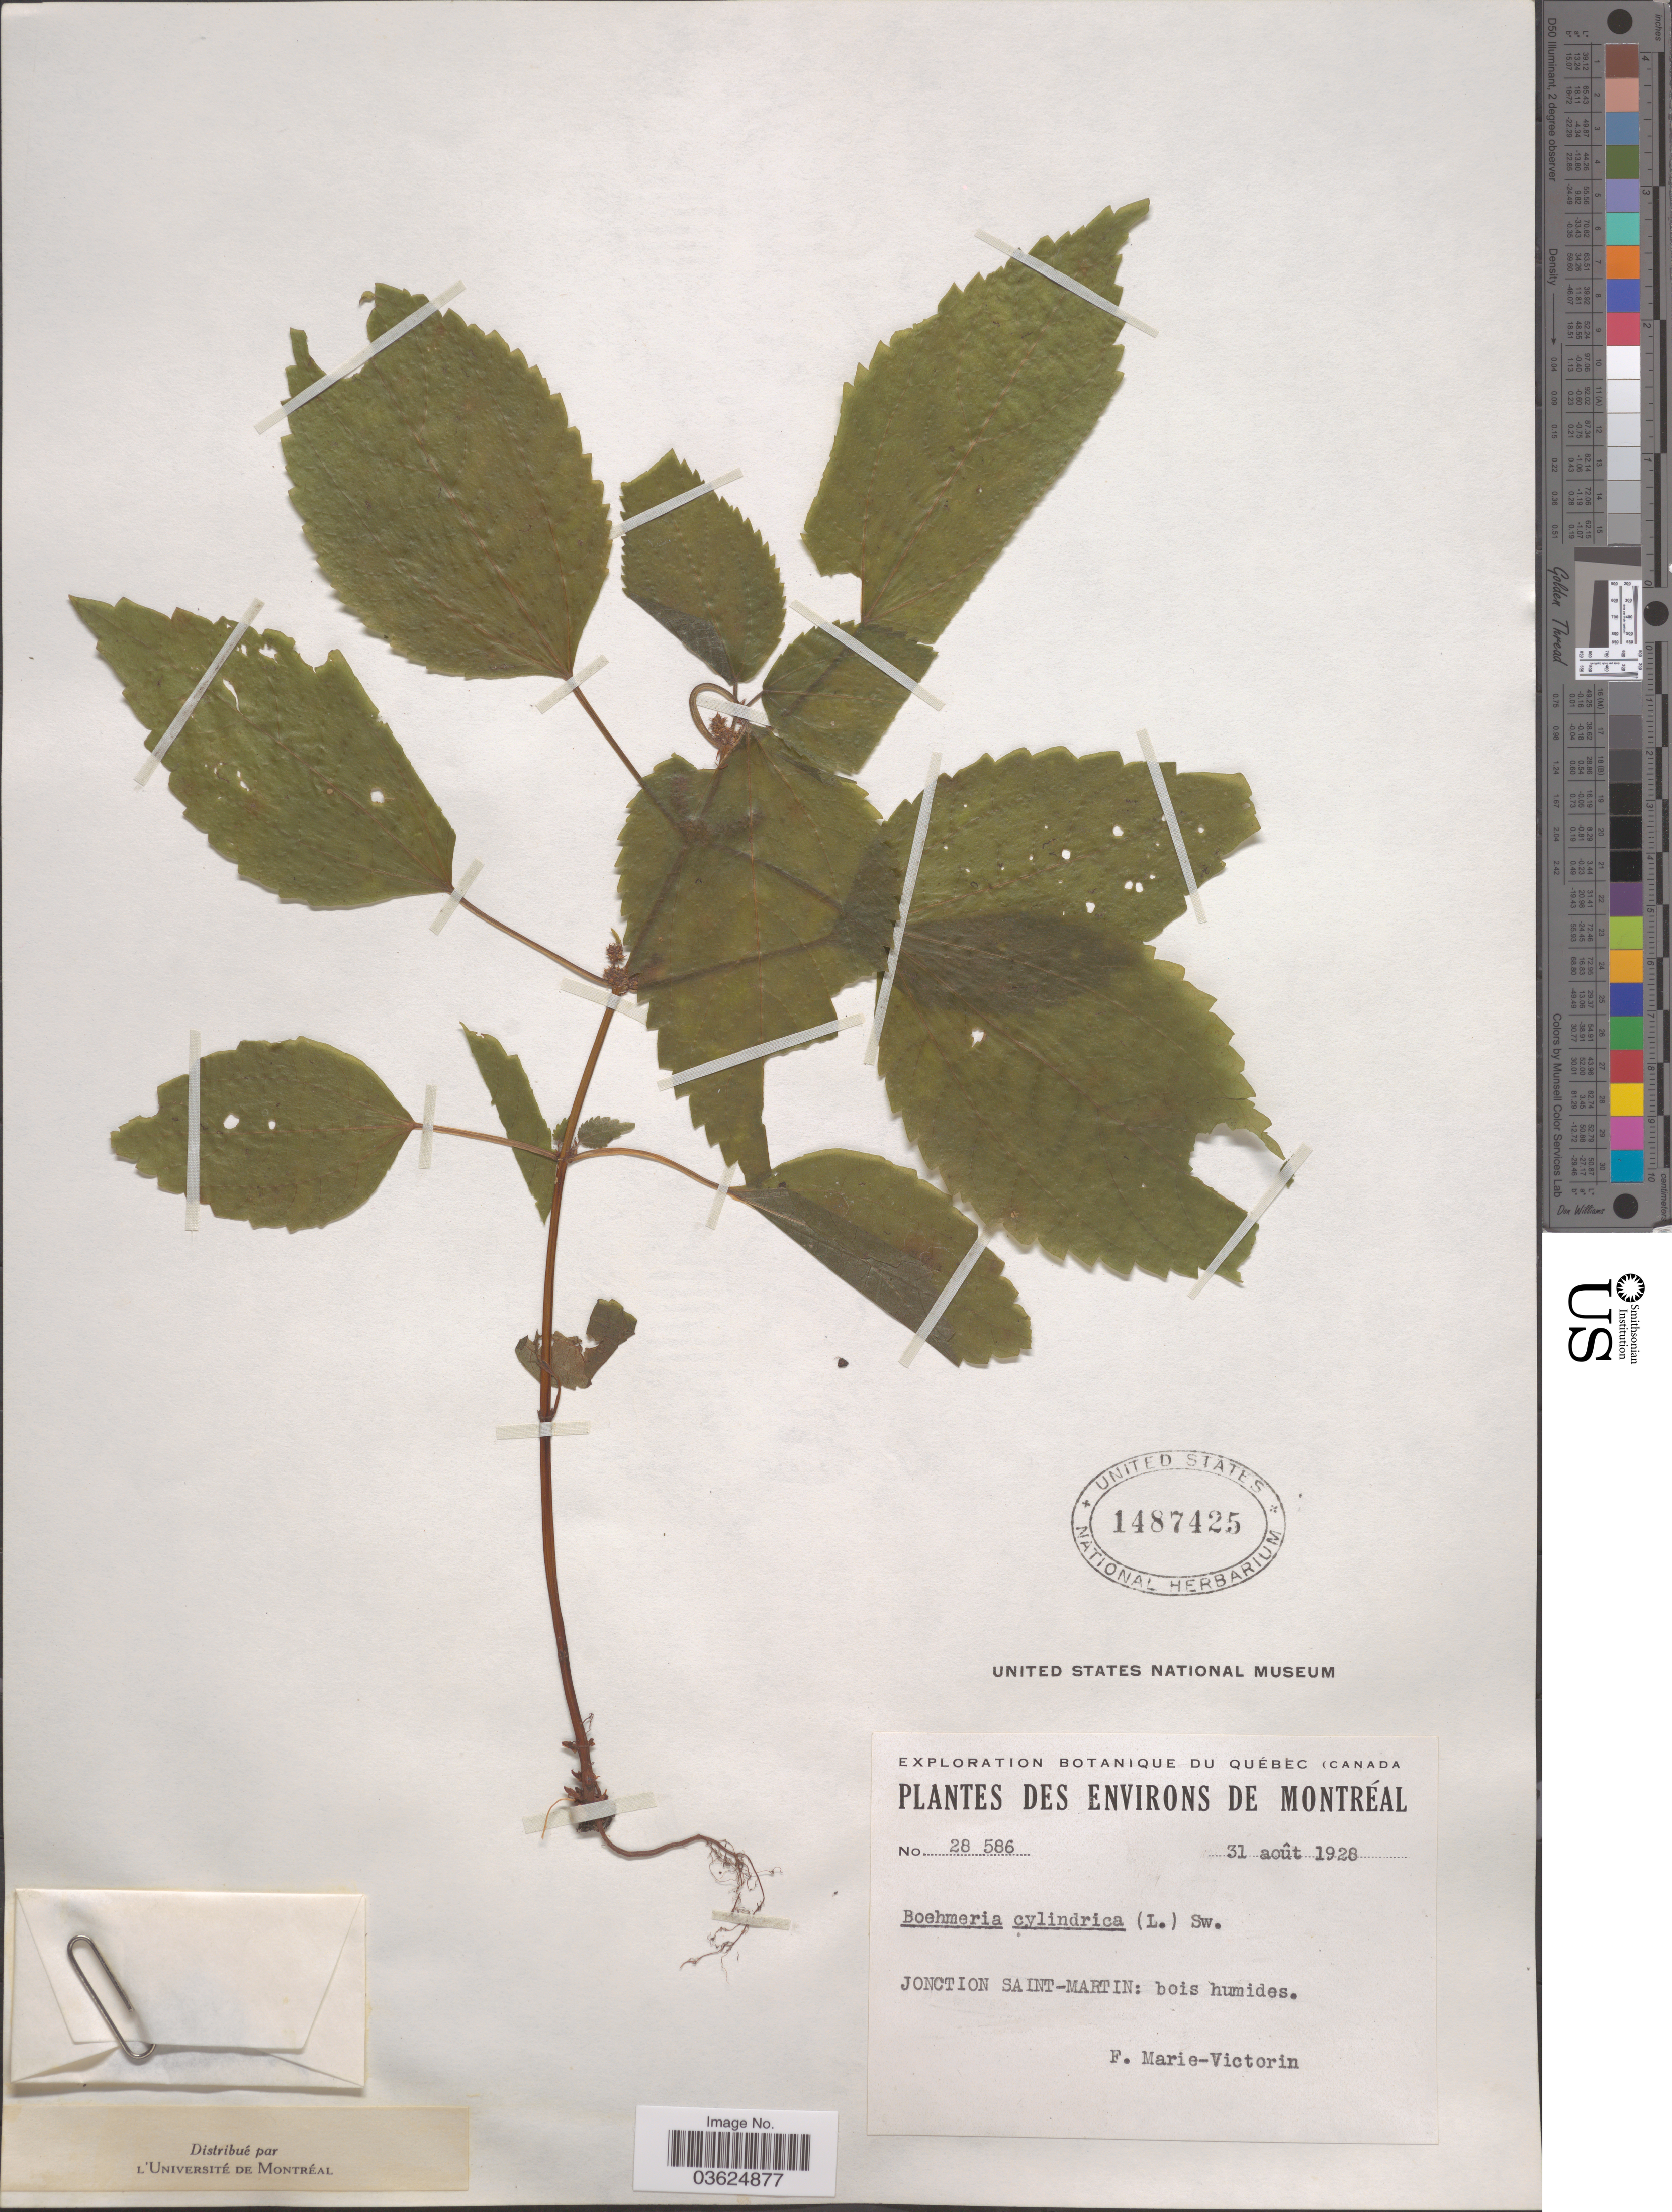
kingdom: Plantae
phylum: Tracheophyta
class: Magnoliopsida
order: Rosales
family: Urticaceae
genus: Boehmeria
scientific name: Boehmeria cylindrica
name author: (L.) Sw.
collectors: F. Marie-Victorin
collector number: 28586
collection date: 1928-08-31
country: Canada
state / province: Quebec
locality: Environs de Montréal. Jonction Saint-Martin.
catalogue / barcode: US 1487425